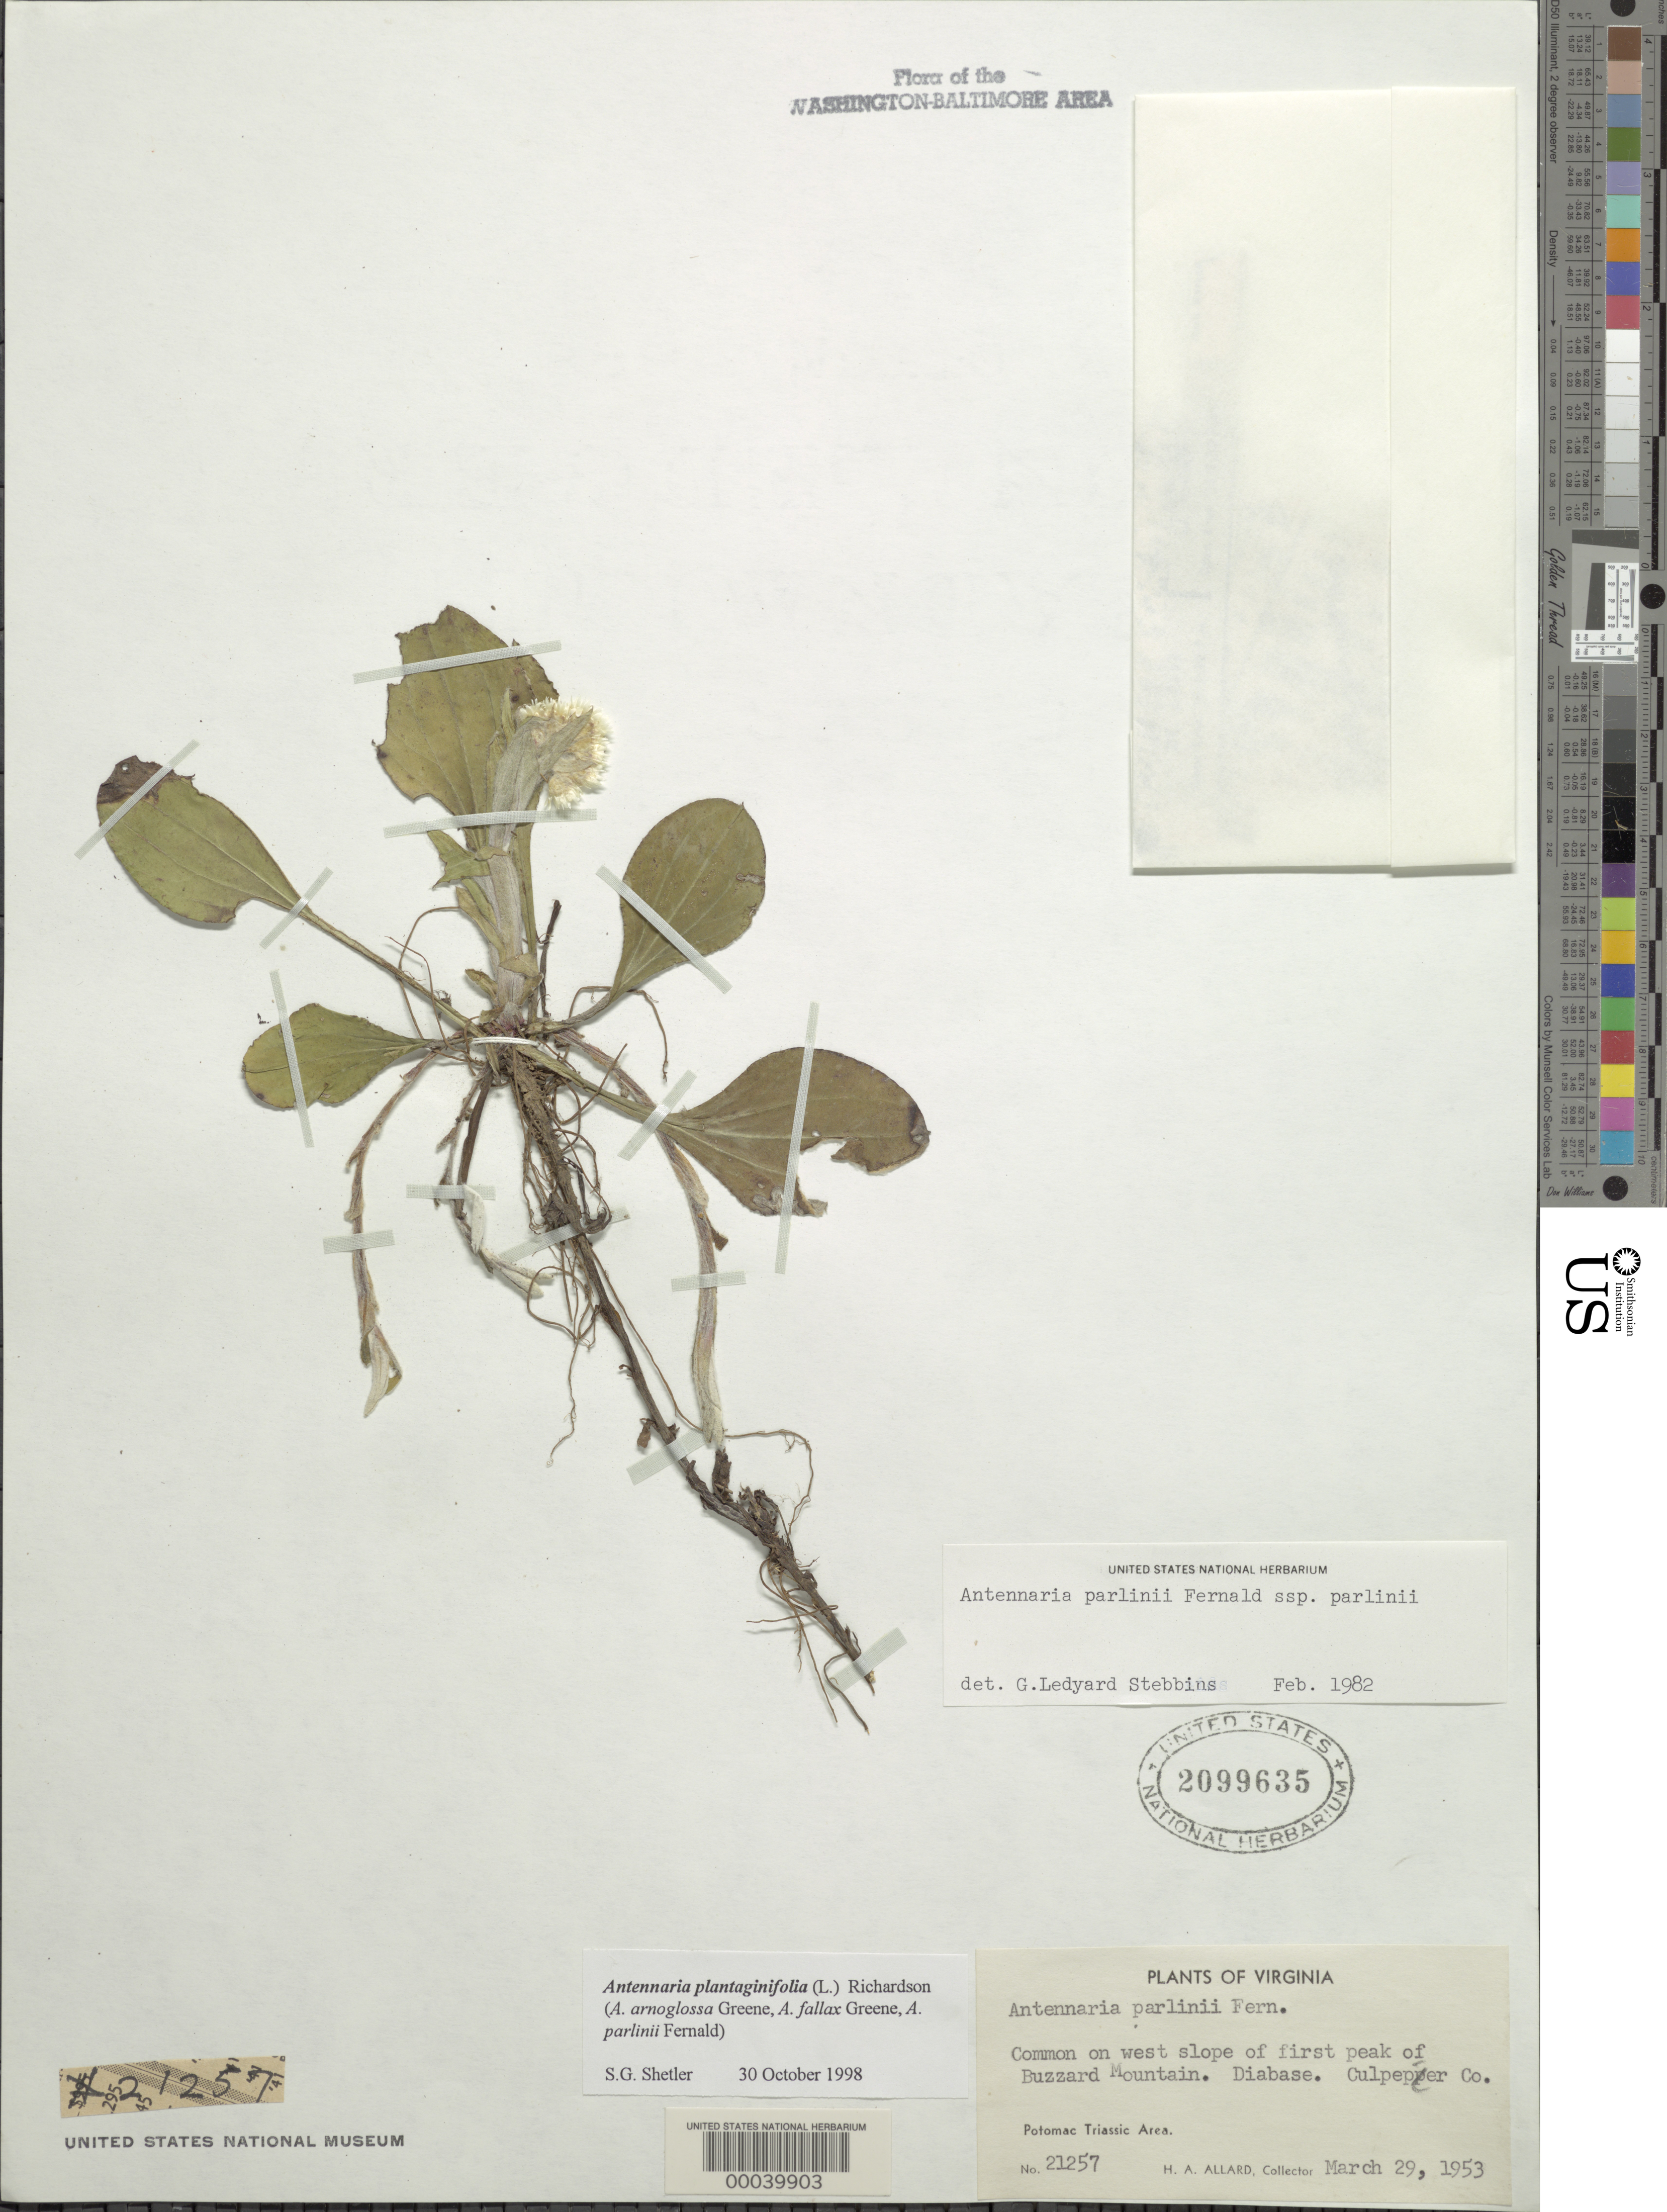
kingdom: Plantae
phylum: Tracheophyta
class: Magnoliopsida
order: Asterales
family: Asteraceae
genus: Antennaria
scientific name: Antennaria plantaginifolia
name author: (L.) Richardson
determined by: Stebbins, G. L.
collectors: H. A. Allard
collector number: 21257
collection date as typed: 29 Mar 1953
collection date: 1953-03-29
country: United States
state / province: Virginia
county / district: Culpeper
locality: West slope of Buzzard Mountain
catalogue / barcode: US 2099635